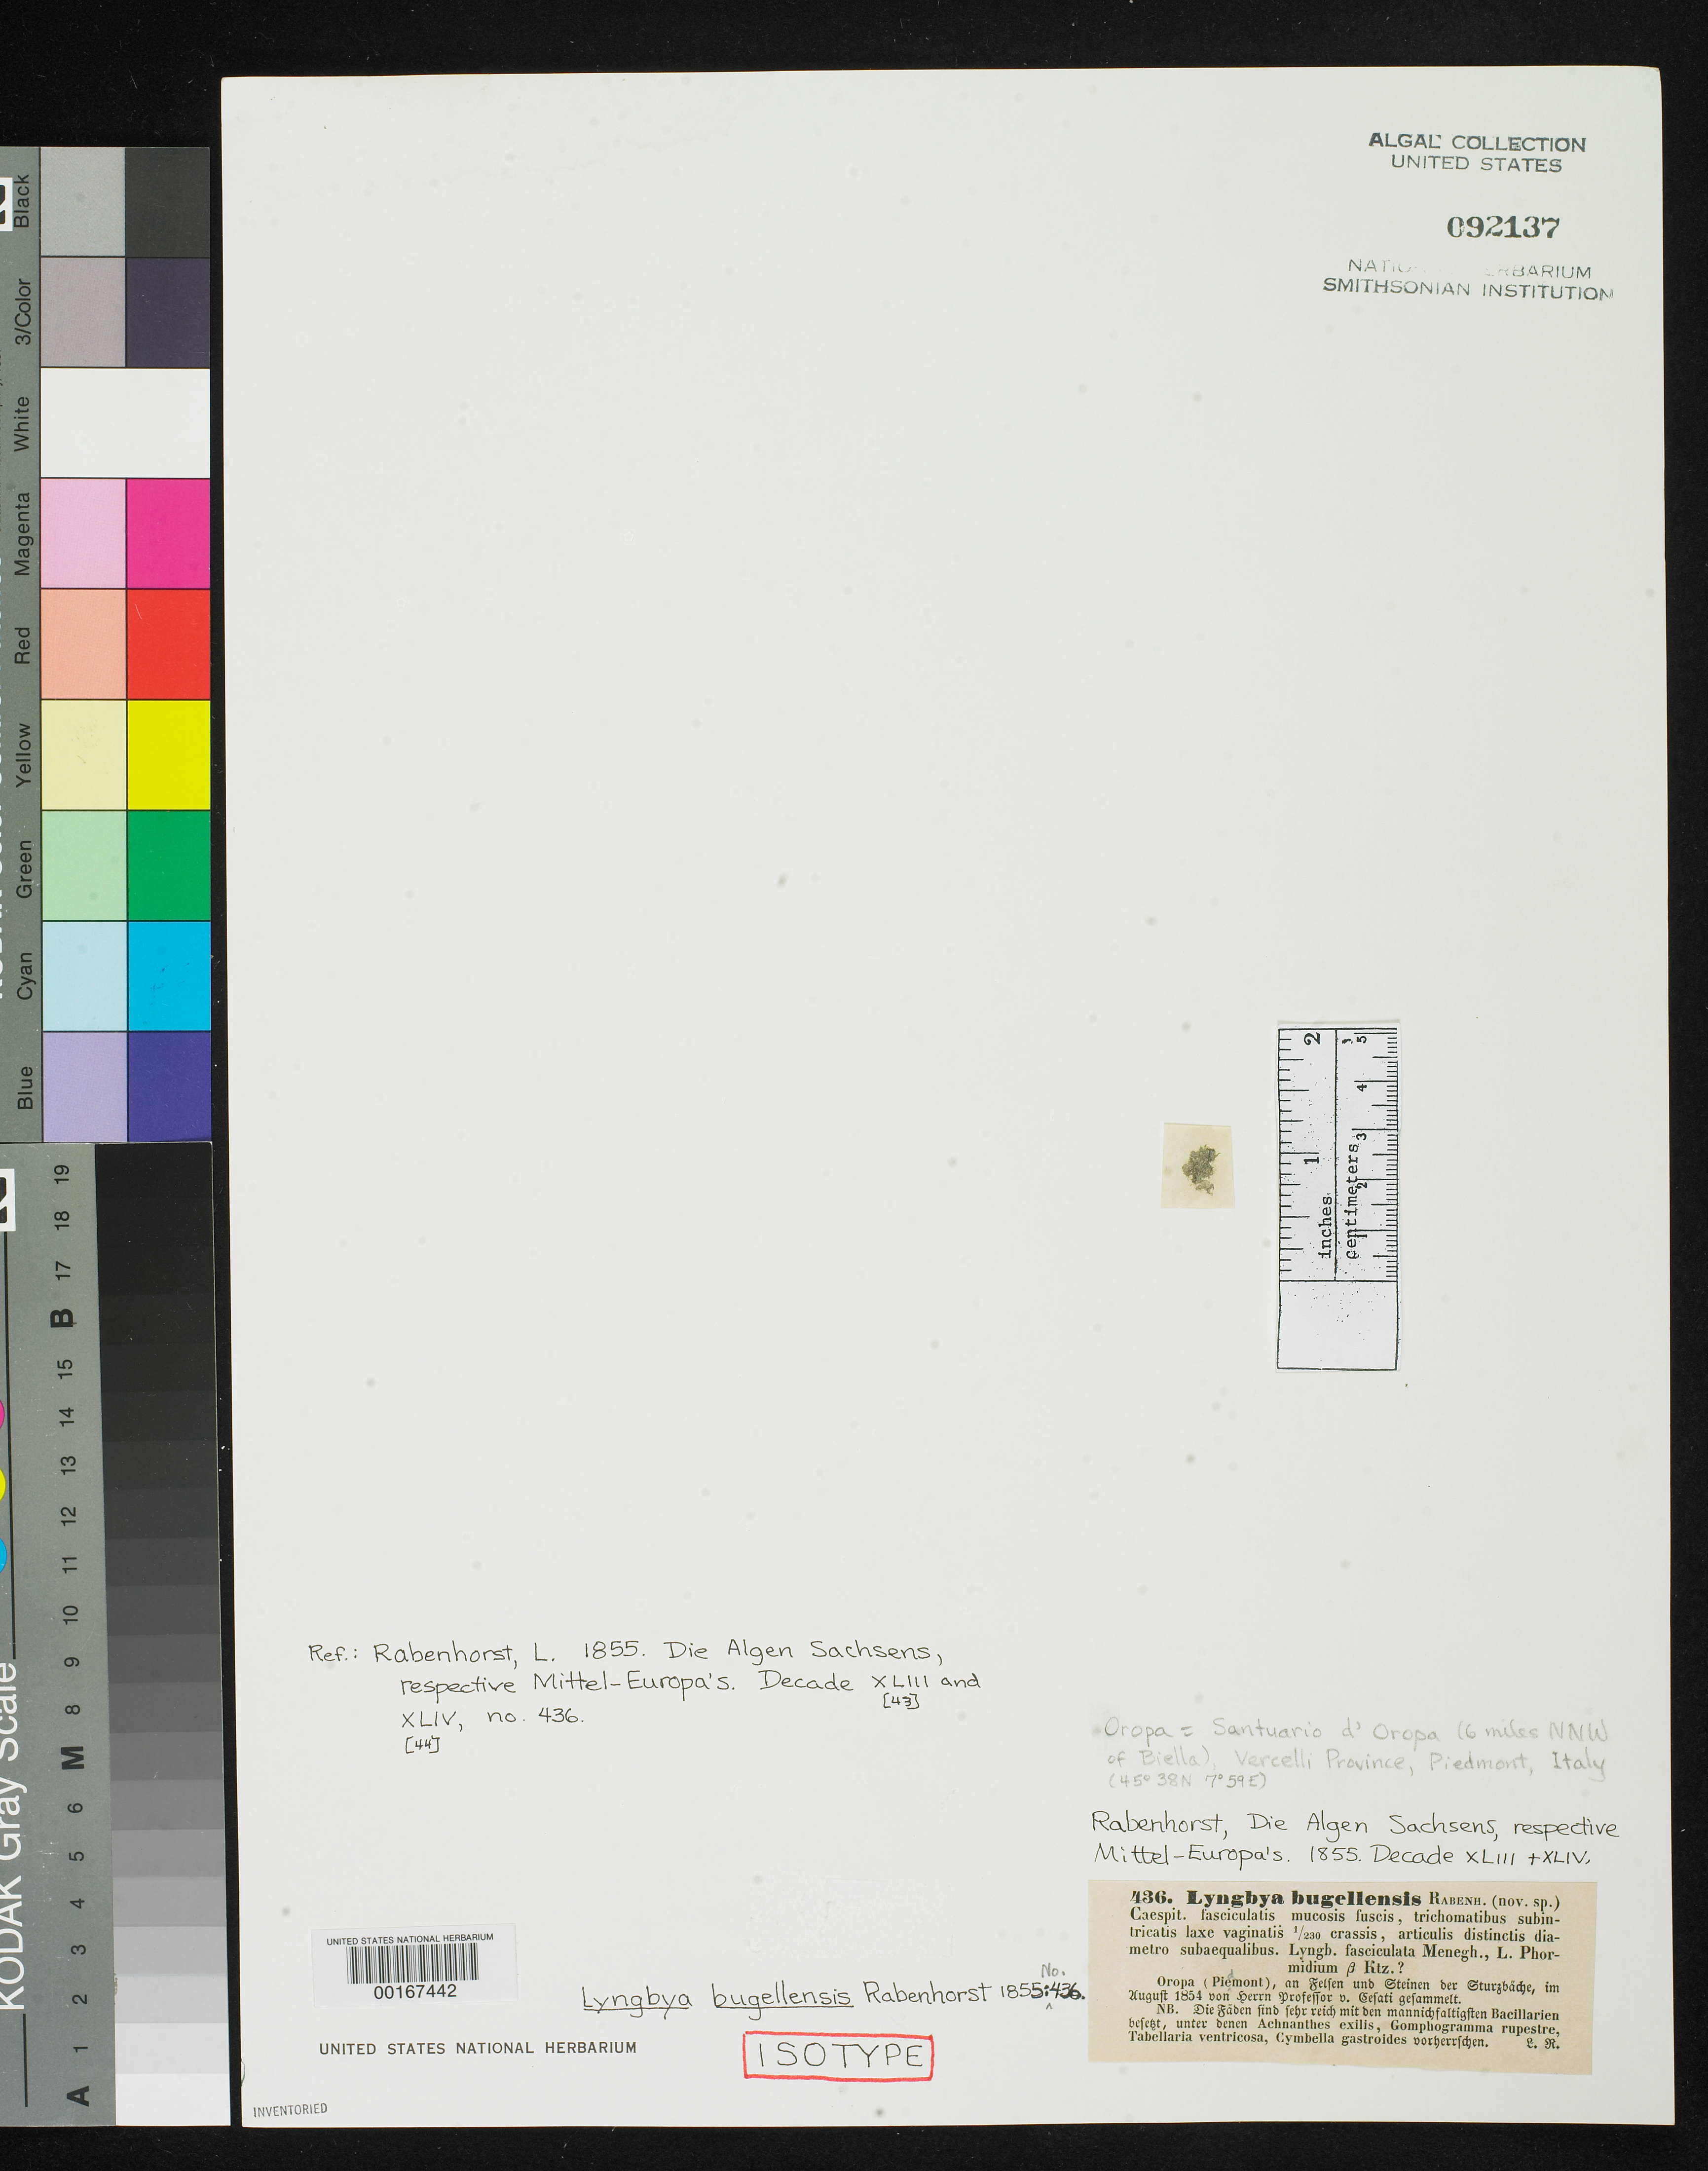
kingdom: Bacteria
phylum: Cyanobacteria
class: Cyanobacteriia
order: Cyanobacteriales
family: Microcoleaceae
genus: Lyngbya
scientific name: Lyngbya bugellensis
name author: Rabenh.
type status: Isotype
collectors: V. de Cesati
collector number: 436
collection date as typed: Aug 1854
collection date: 1854-08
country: Italy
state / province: Piedmont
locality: Santuario d'Oropa, Vercelli Province.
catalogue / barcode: US 92137